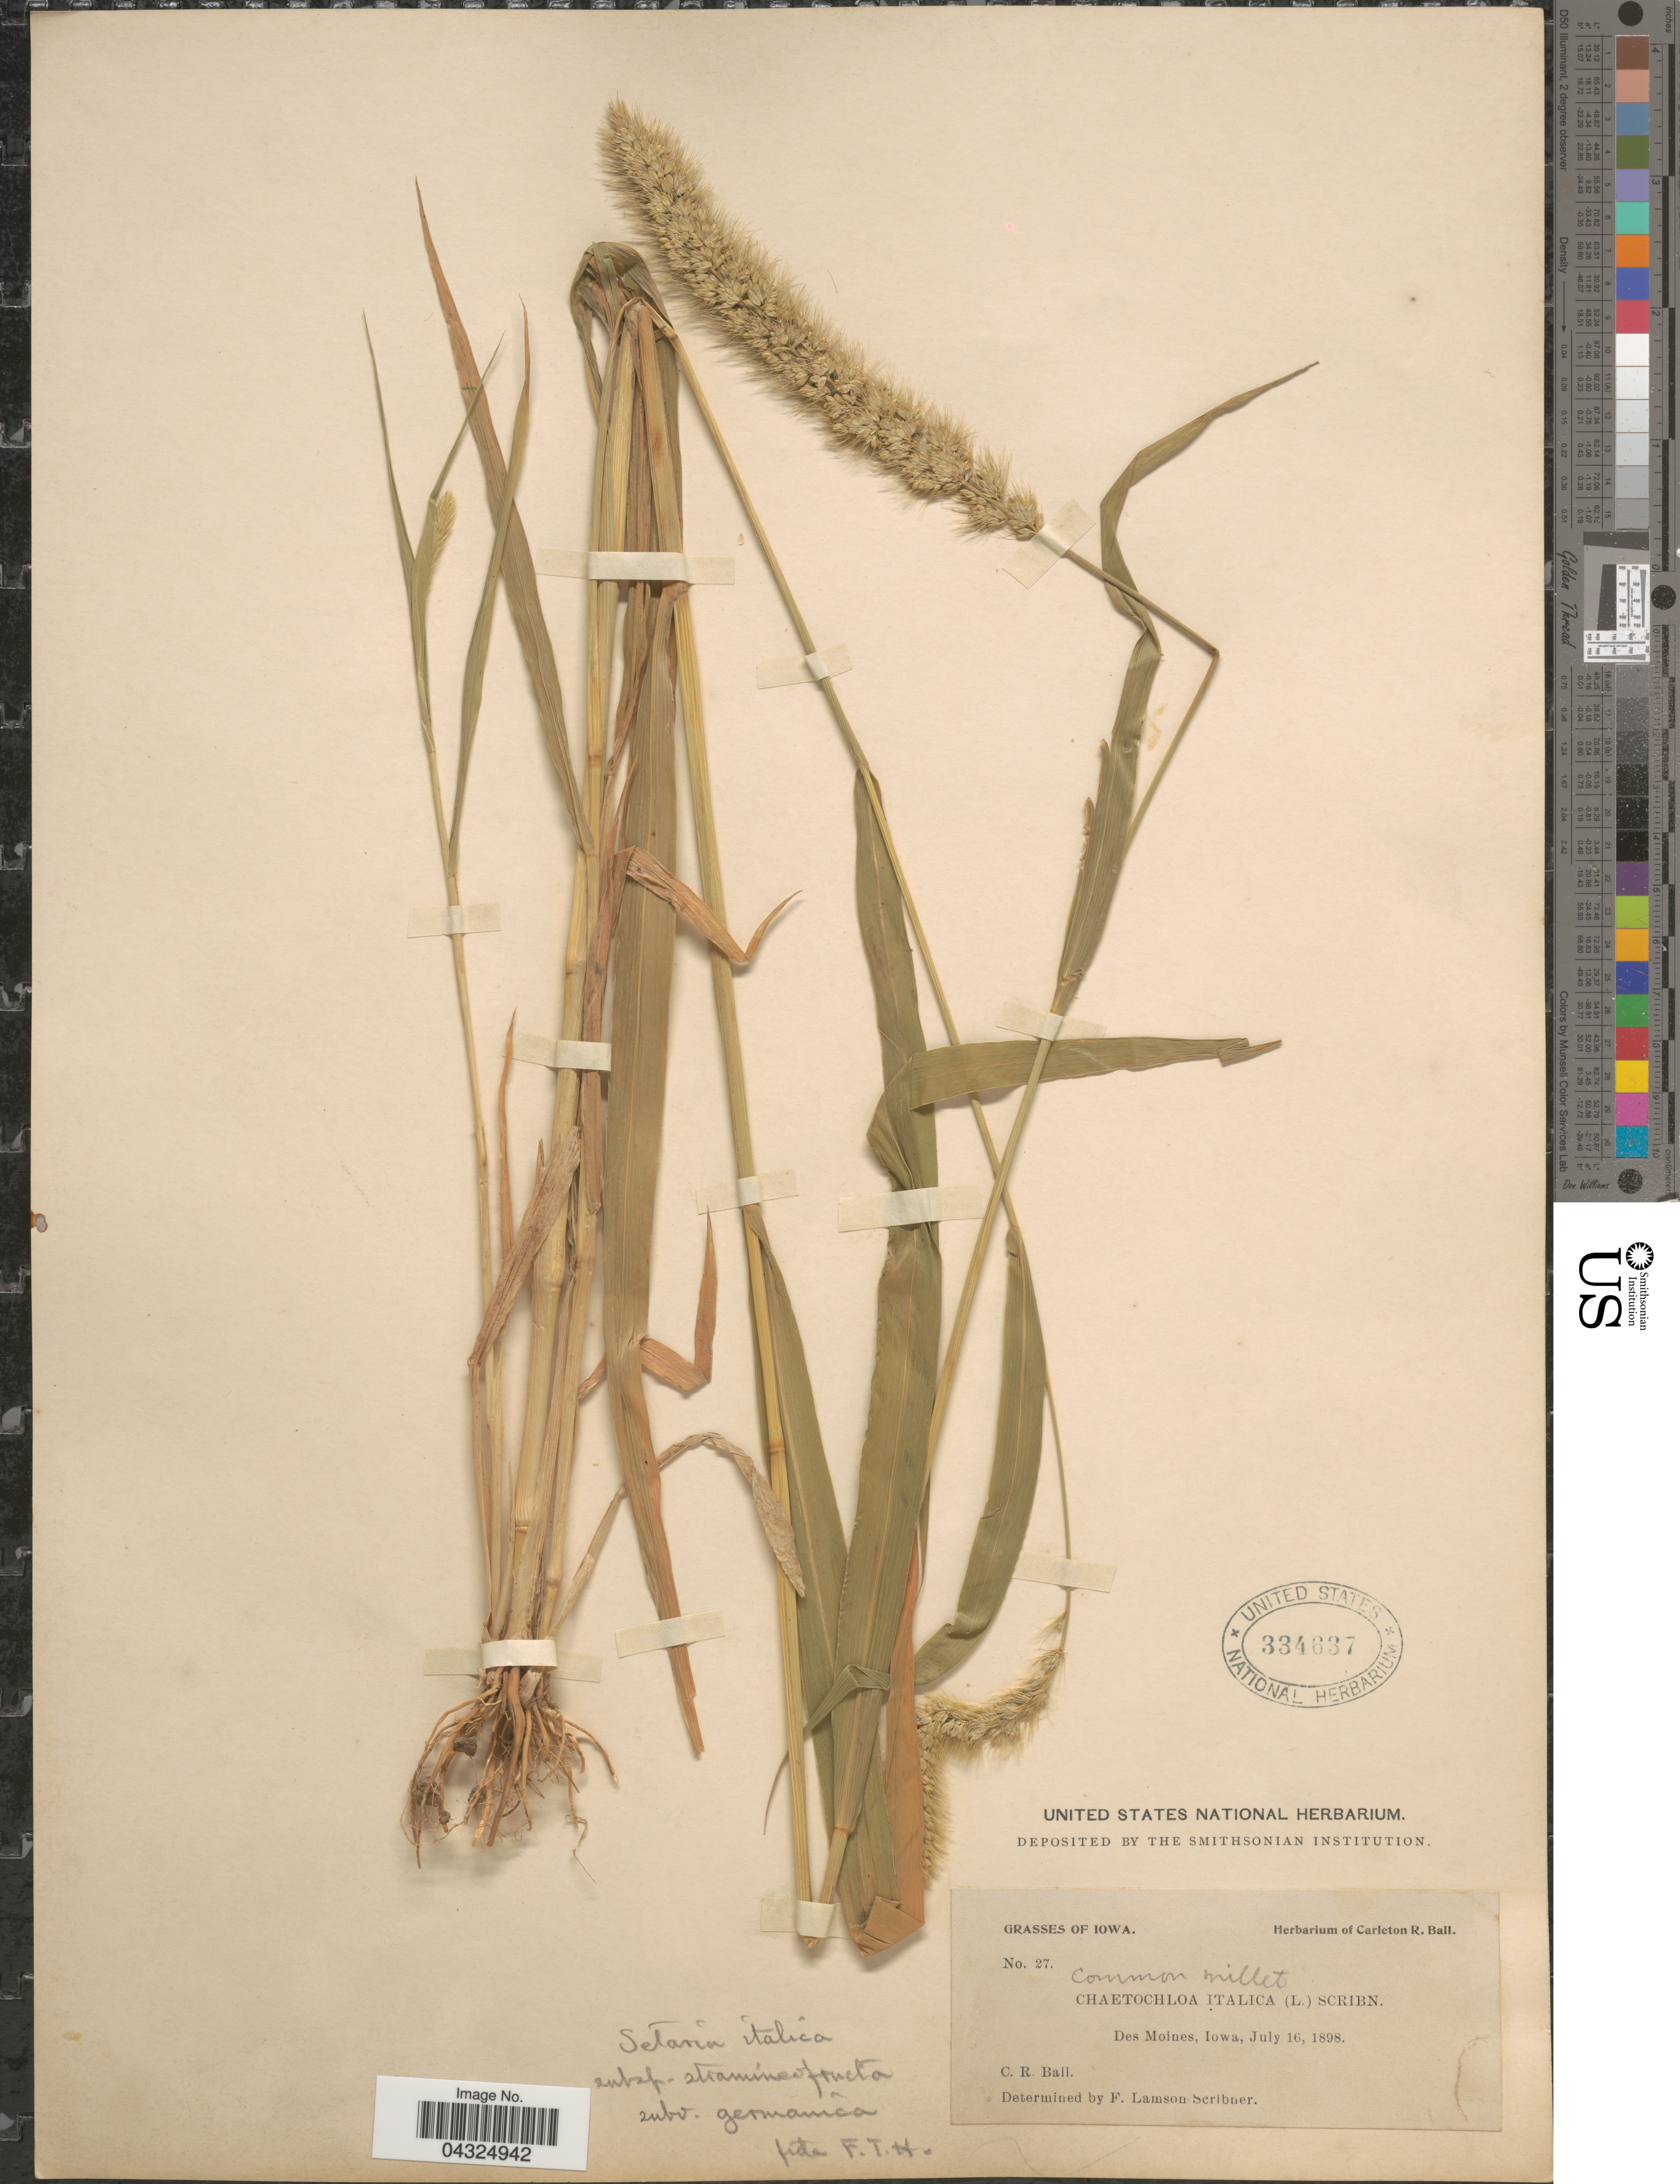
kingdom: Plantae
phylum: Tracheophyta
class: Liliopsida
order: Poales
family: Poaceae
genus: Setaria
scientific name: Setaria italica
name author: (L.) P. Beauv.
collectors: C. R. Ball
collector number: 27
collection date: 1898-07-16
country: United States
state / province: Iowa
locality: Des Moines.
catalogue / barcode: US 334637